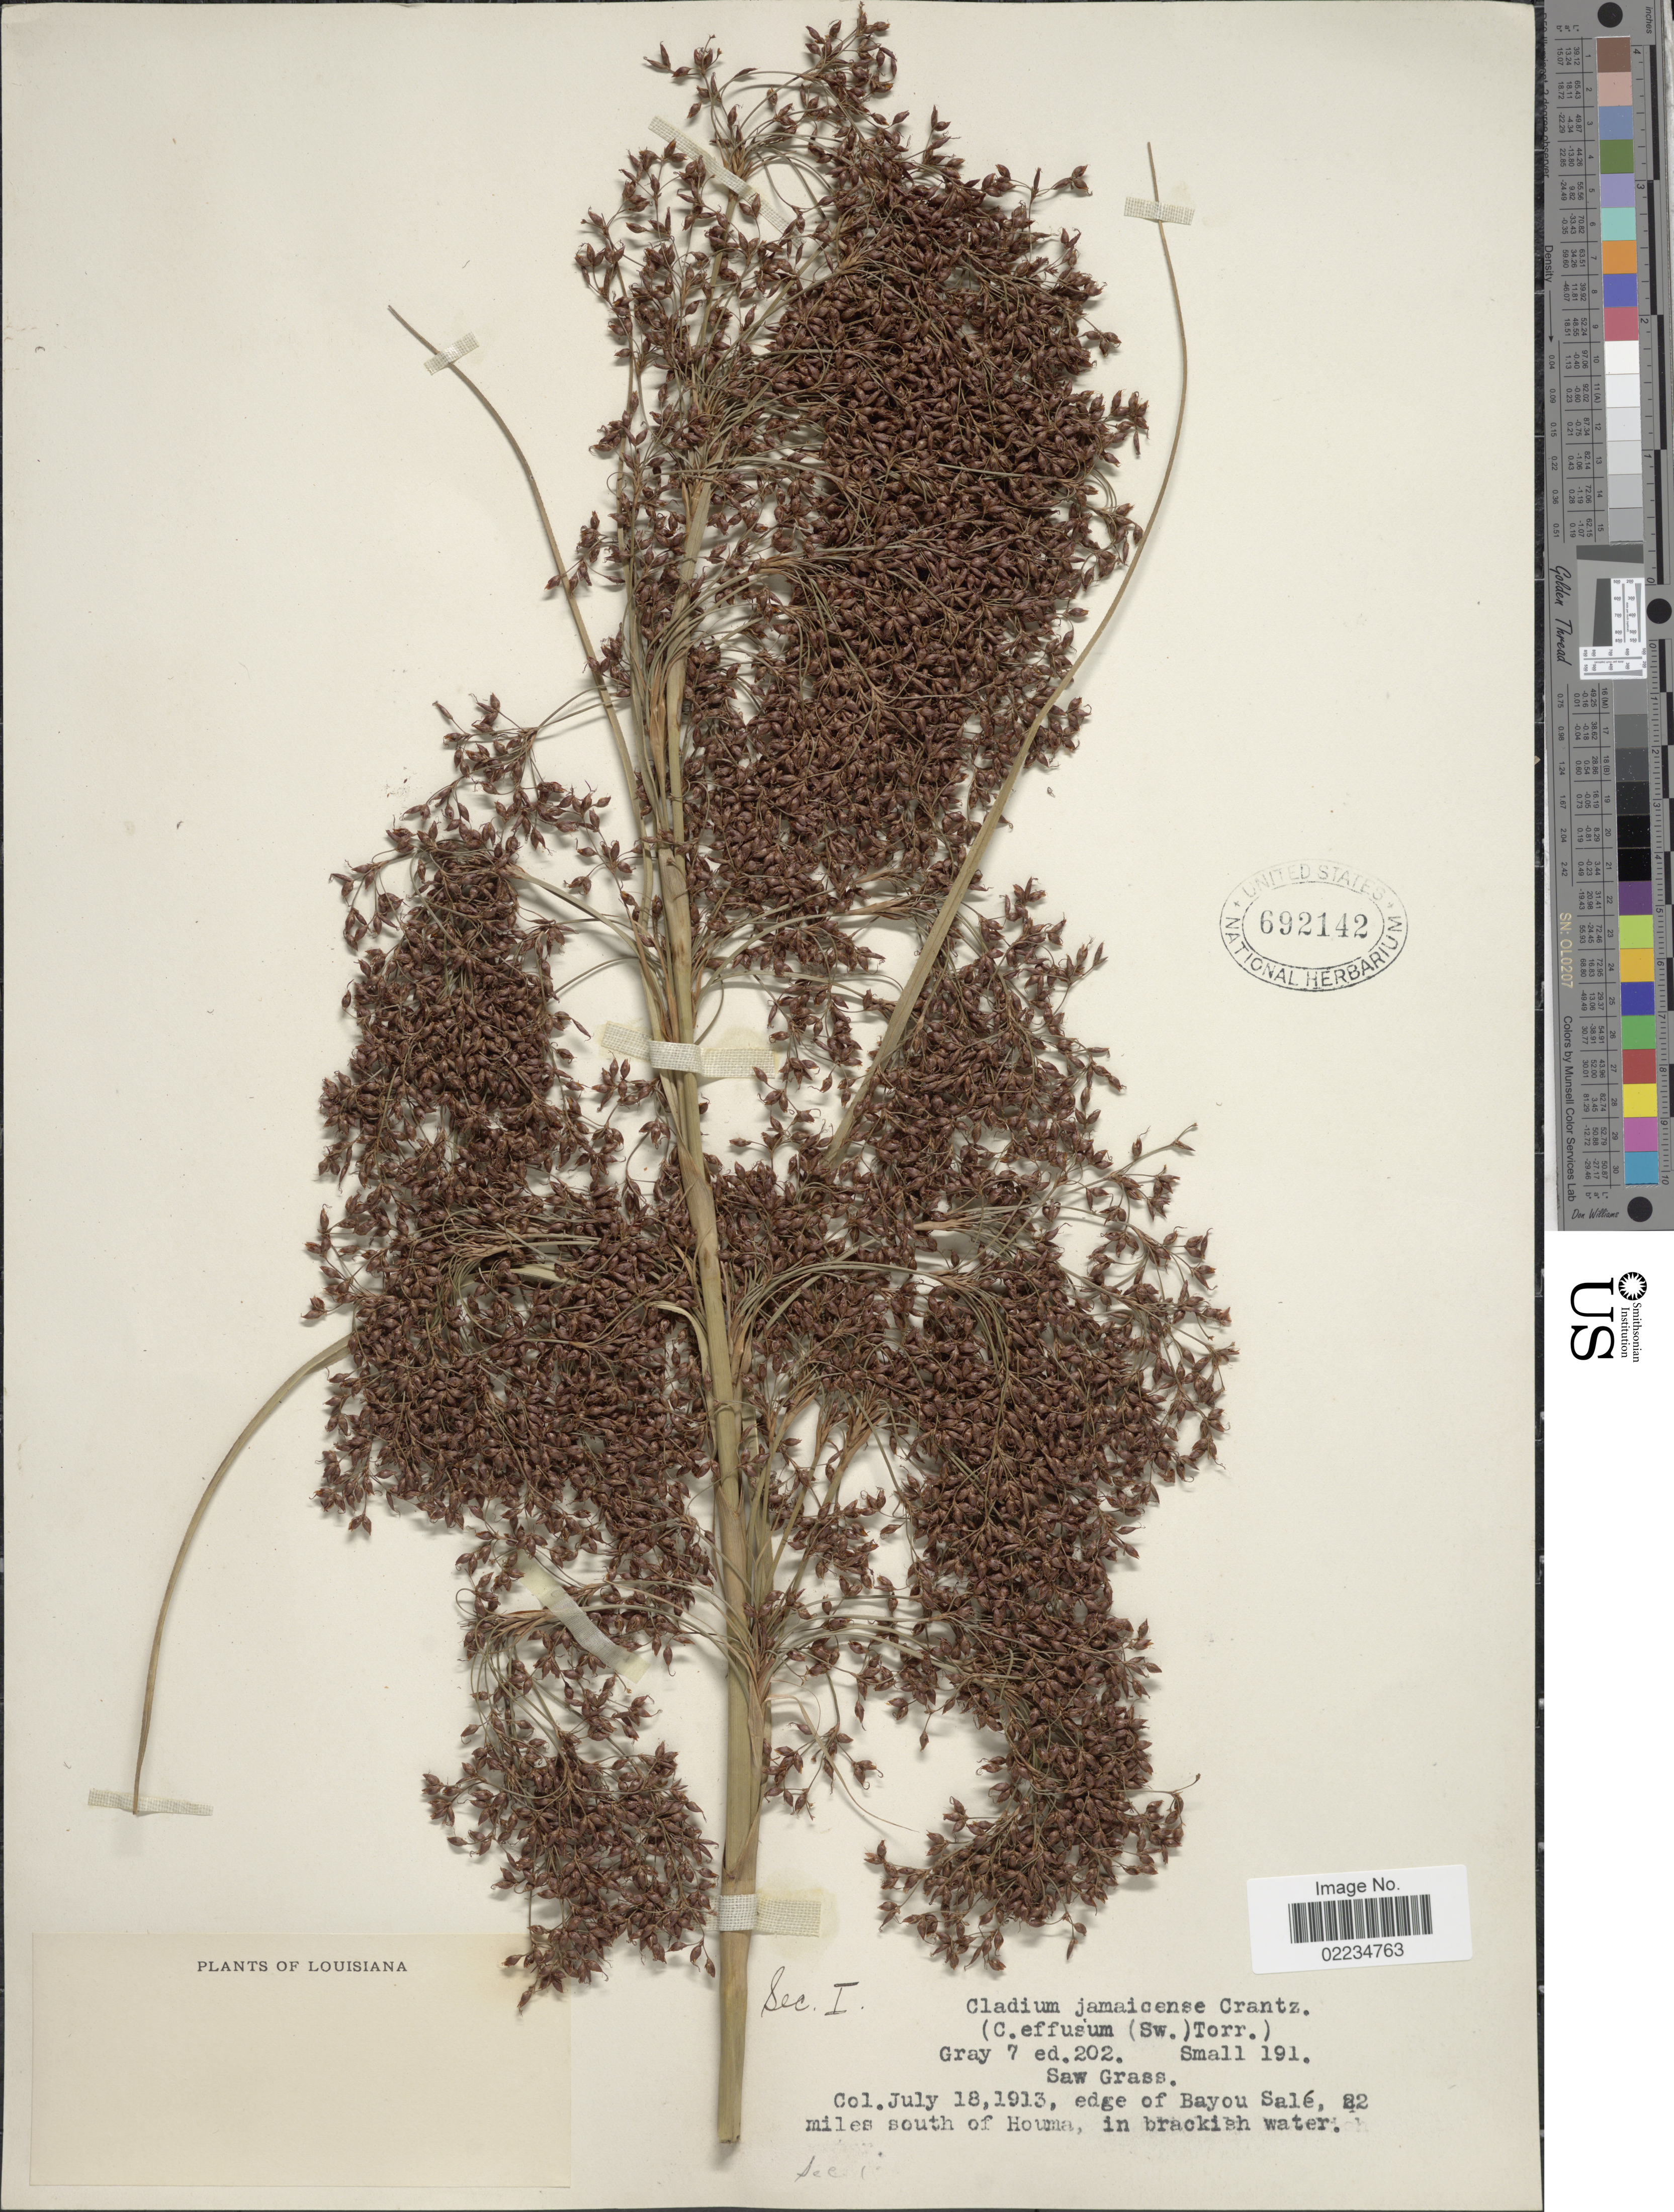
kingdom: Plantae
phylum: Tracheophyta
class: Liliopsida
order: Poales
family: Cyperaceae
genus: Cladium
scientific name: Cladium jamaicense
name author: Crantz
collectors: E. Wurzlow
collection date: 1913-07-18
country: United States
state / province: Louisiana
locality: Edge of Bayou Sale, 22 miles south of Houma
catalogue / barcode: US 692142